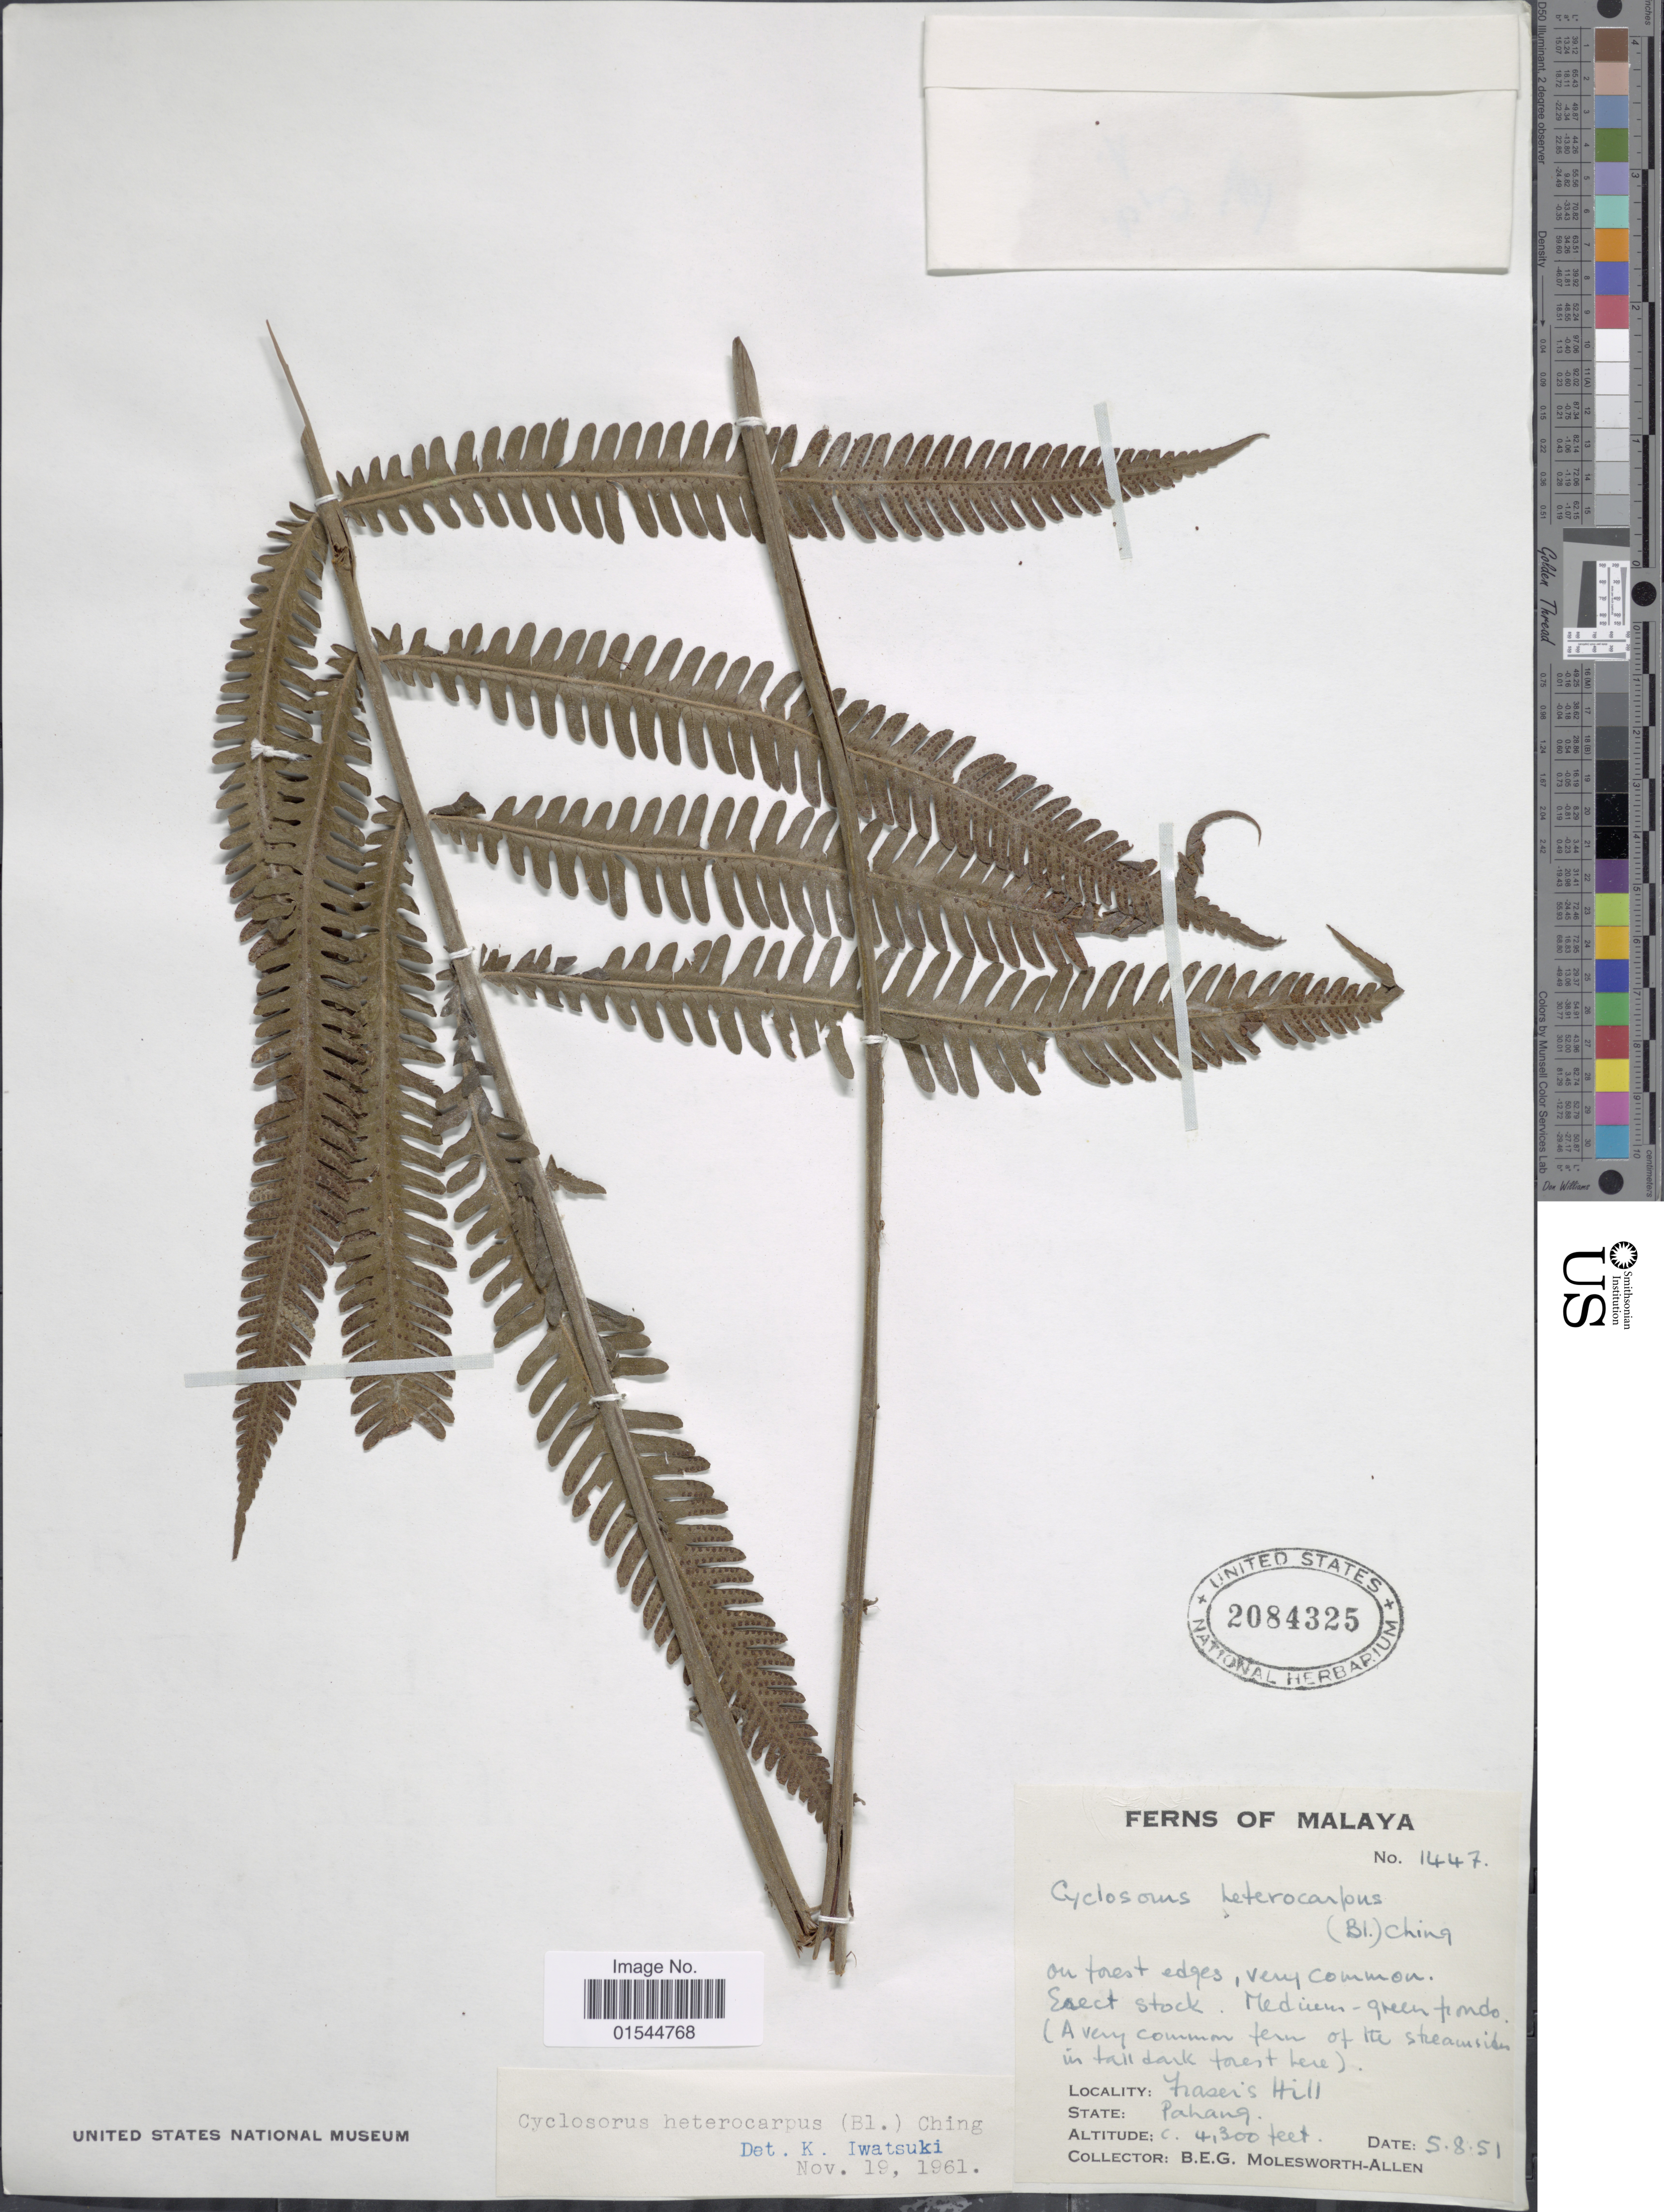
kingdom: Plantae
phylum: Tracheophyta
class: Polypodiopsida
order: Polypodiales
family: Thelypteridaceae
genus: Sphaerostephanos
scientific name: Sphaerostephanos heterocarpus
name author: (Blume) Holttum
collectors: B. E. G. Molesworth-Allen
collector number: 1447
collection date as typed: Transcribed d/m/y: 5/8/51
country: Malaysia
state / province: Pahang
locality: Malaya, Fraser's Hill, State Pahang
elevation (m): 1311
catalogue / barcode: US 2084325